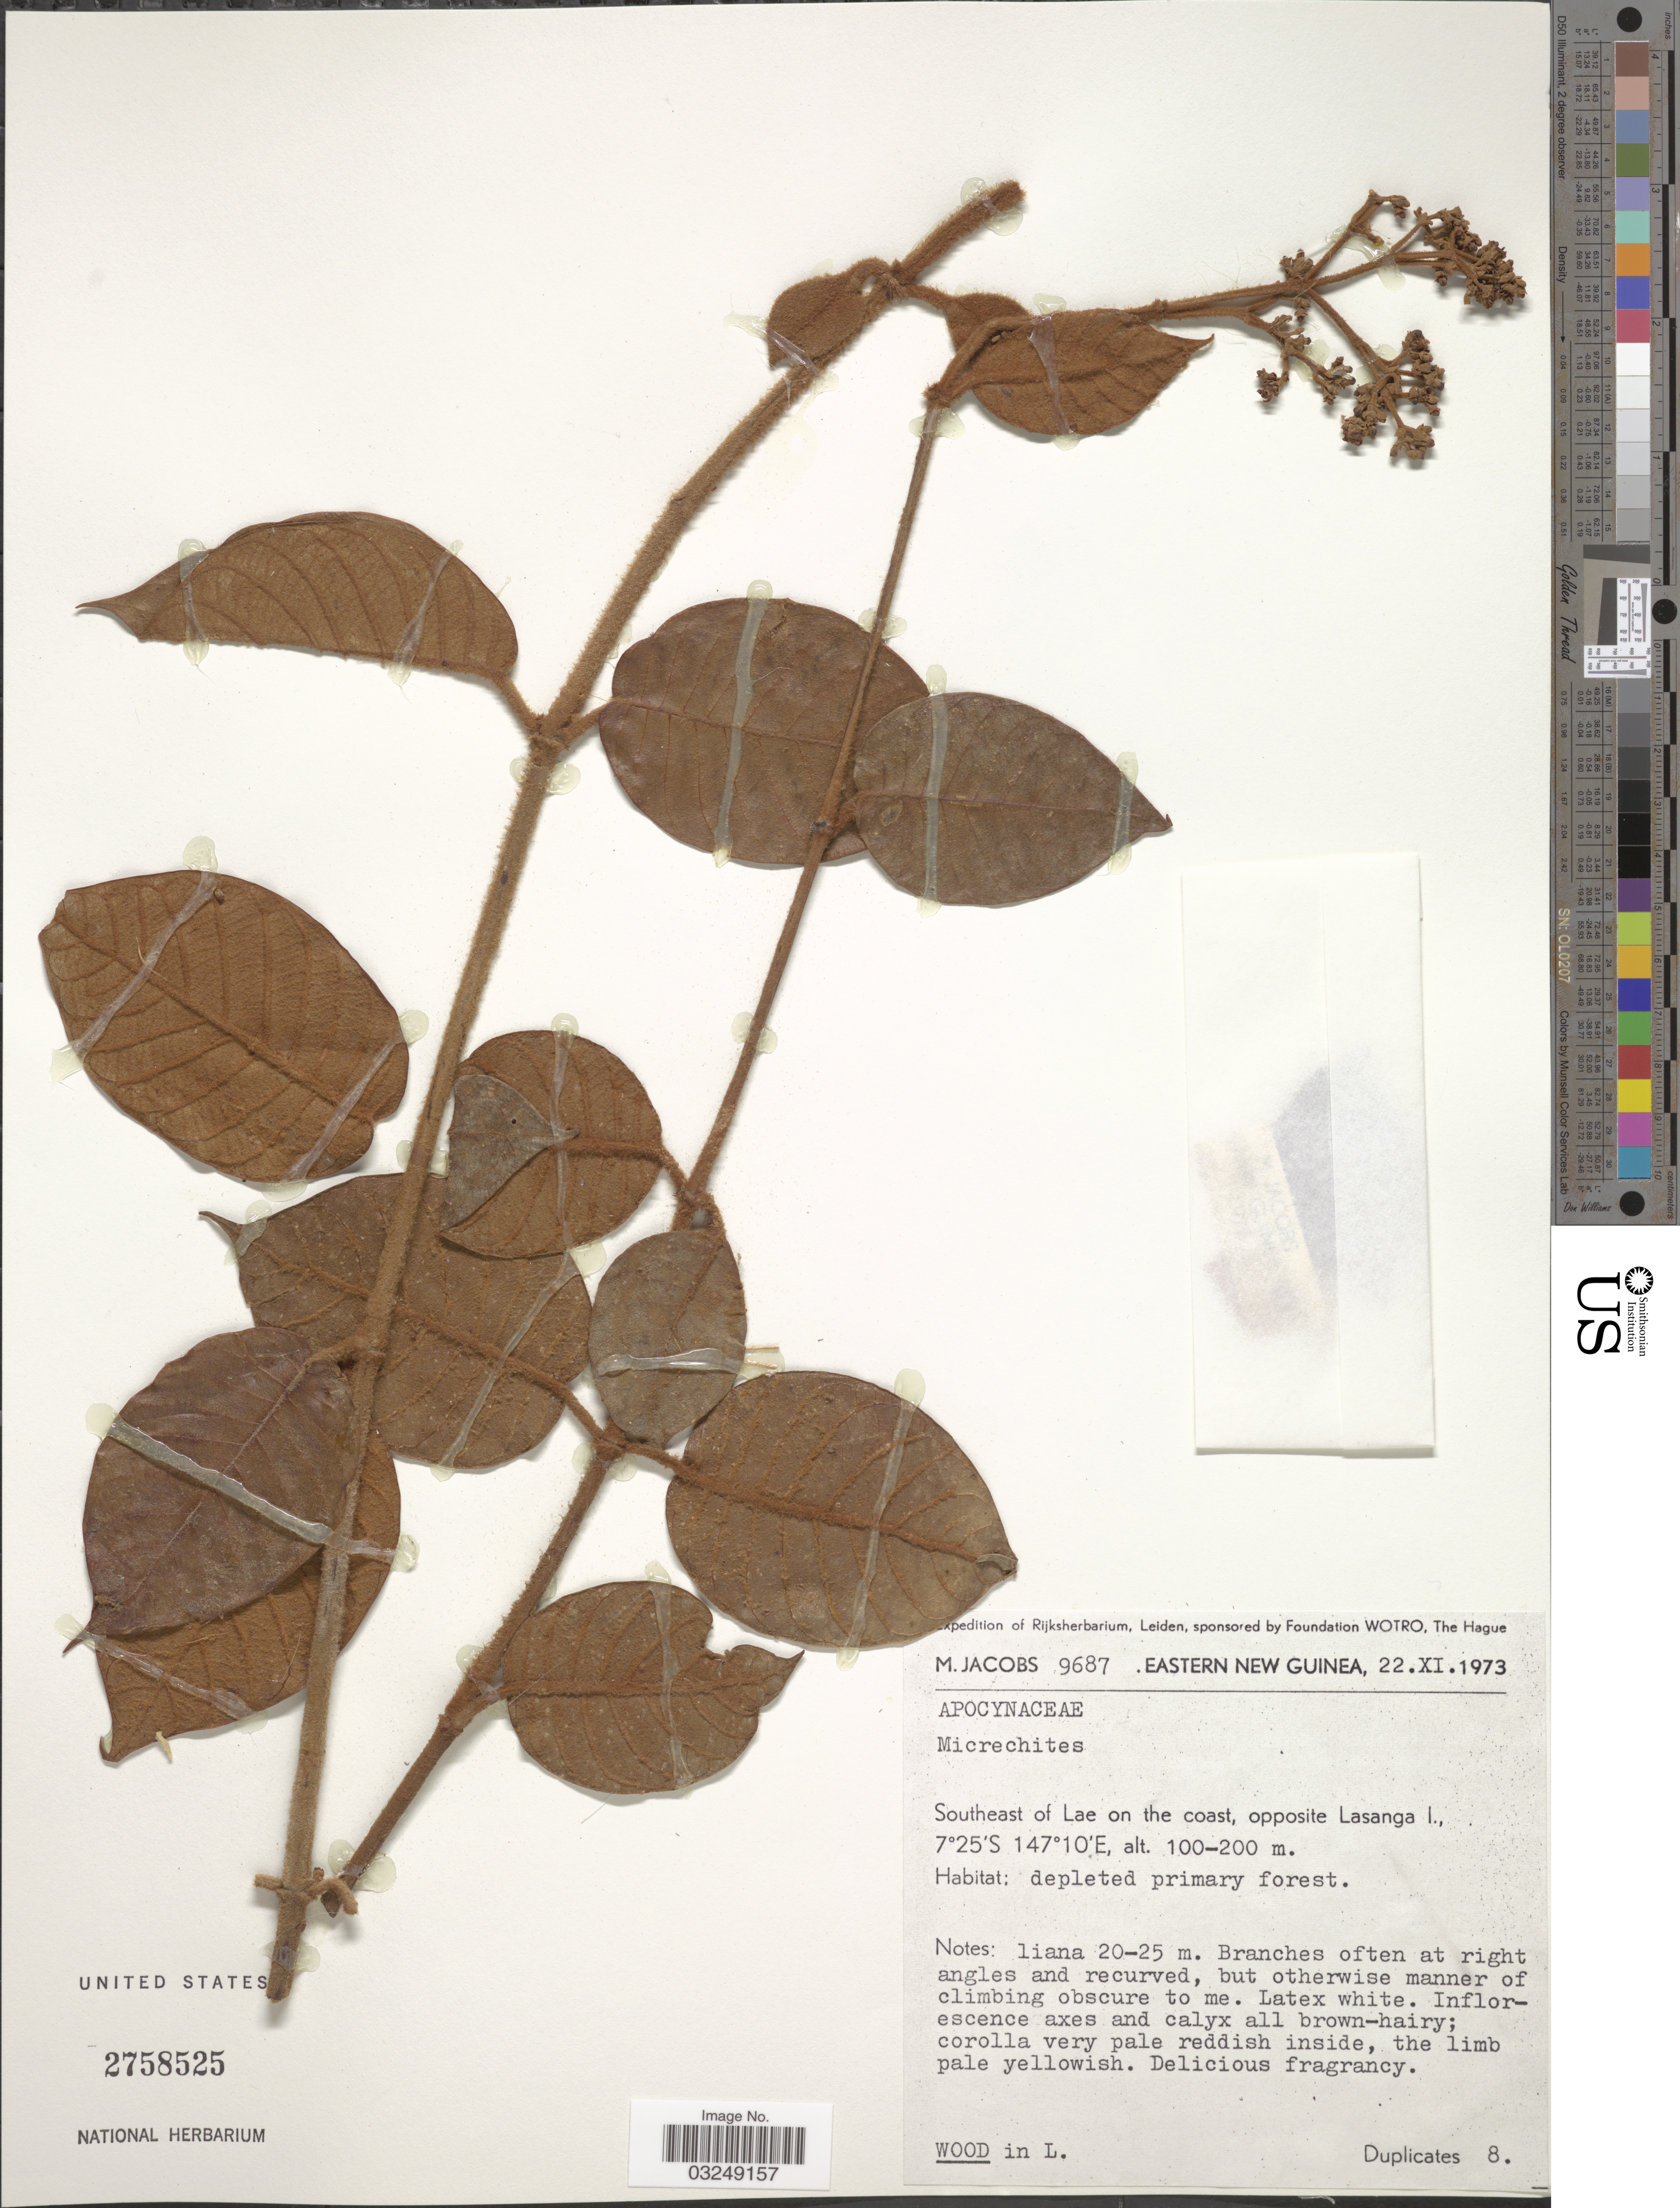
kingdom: Plantae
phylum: Tracheophyta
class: Magnoliopsida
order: Gentianales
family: Apocynaceae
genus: Ichnocarpus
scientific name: Ichnocarpus sp.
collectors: M. Jacobs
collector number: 9687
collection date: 1973-11-22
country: Papua New Guinea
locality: Eastern New Guinea. Southeast of Lae on the coast, opposite Lasanga I.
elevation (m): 100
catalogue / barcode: US 2758525